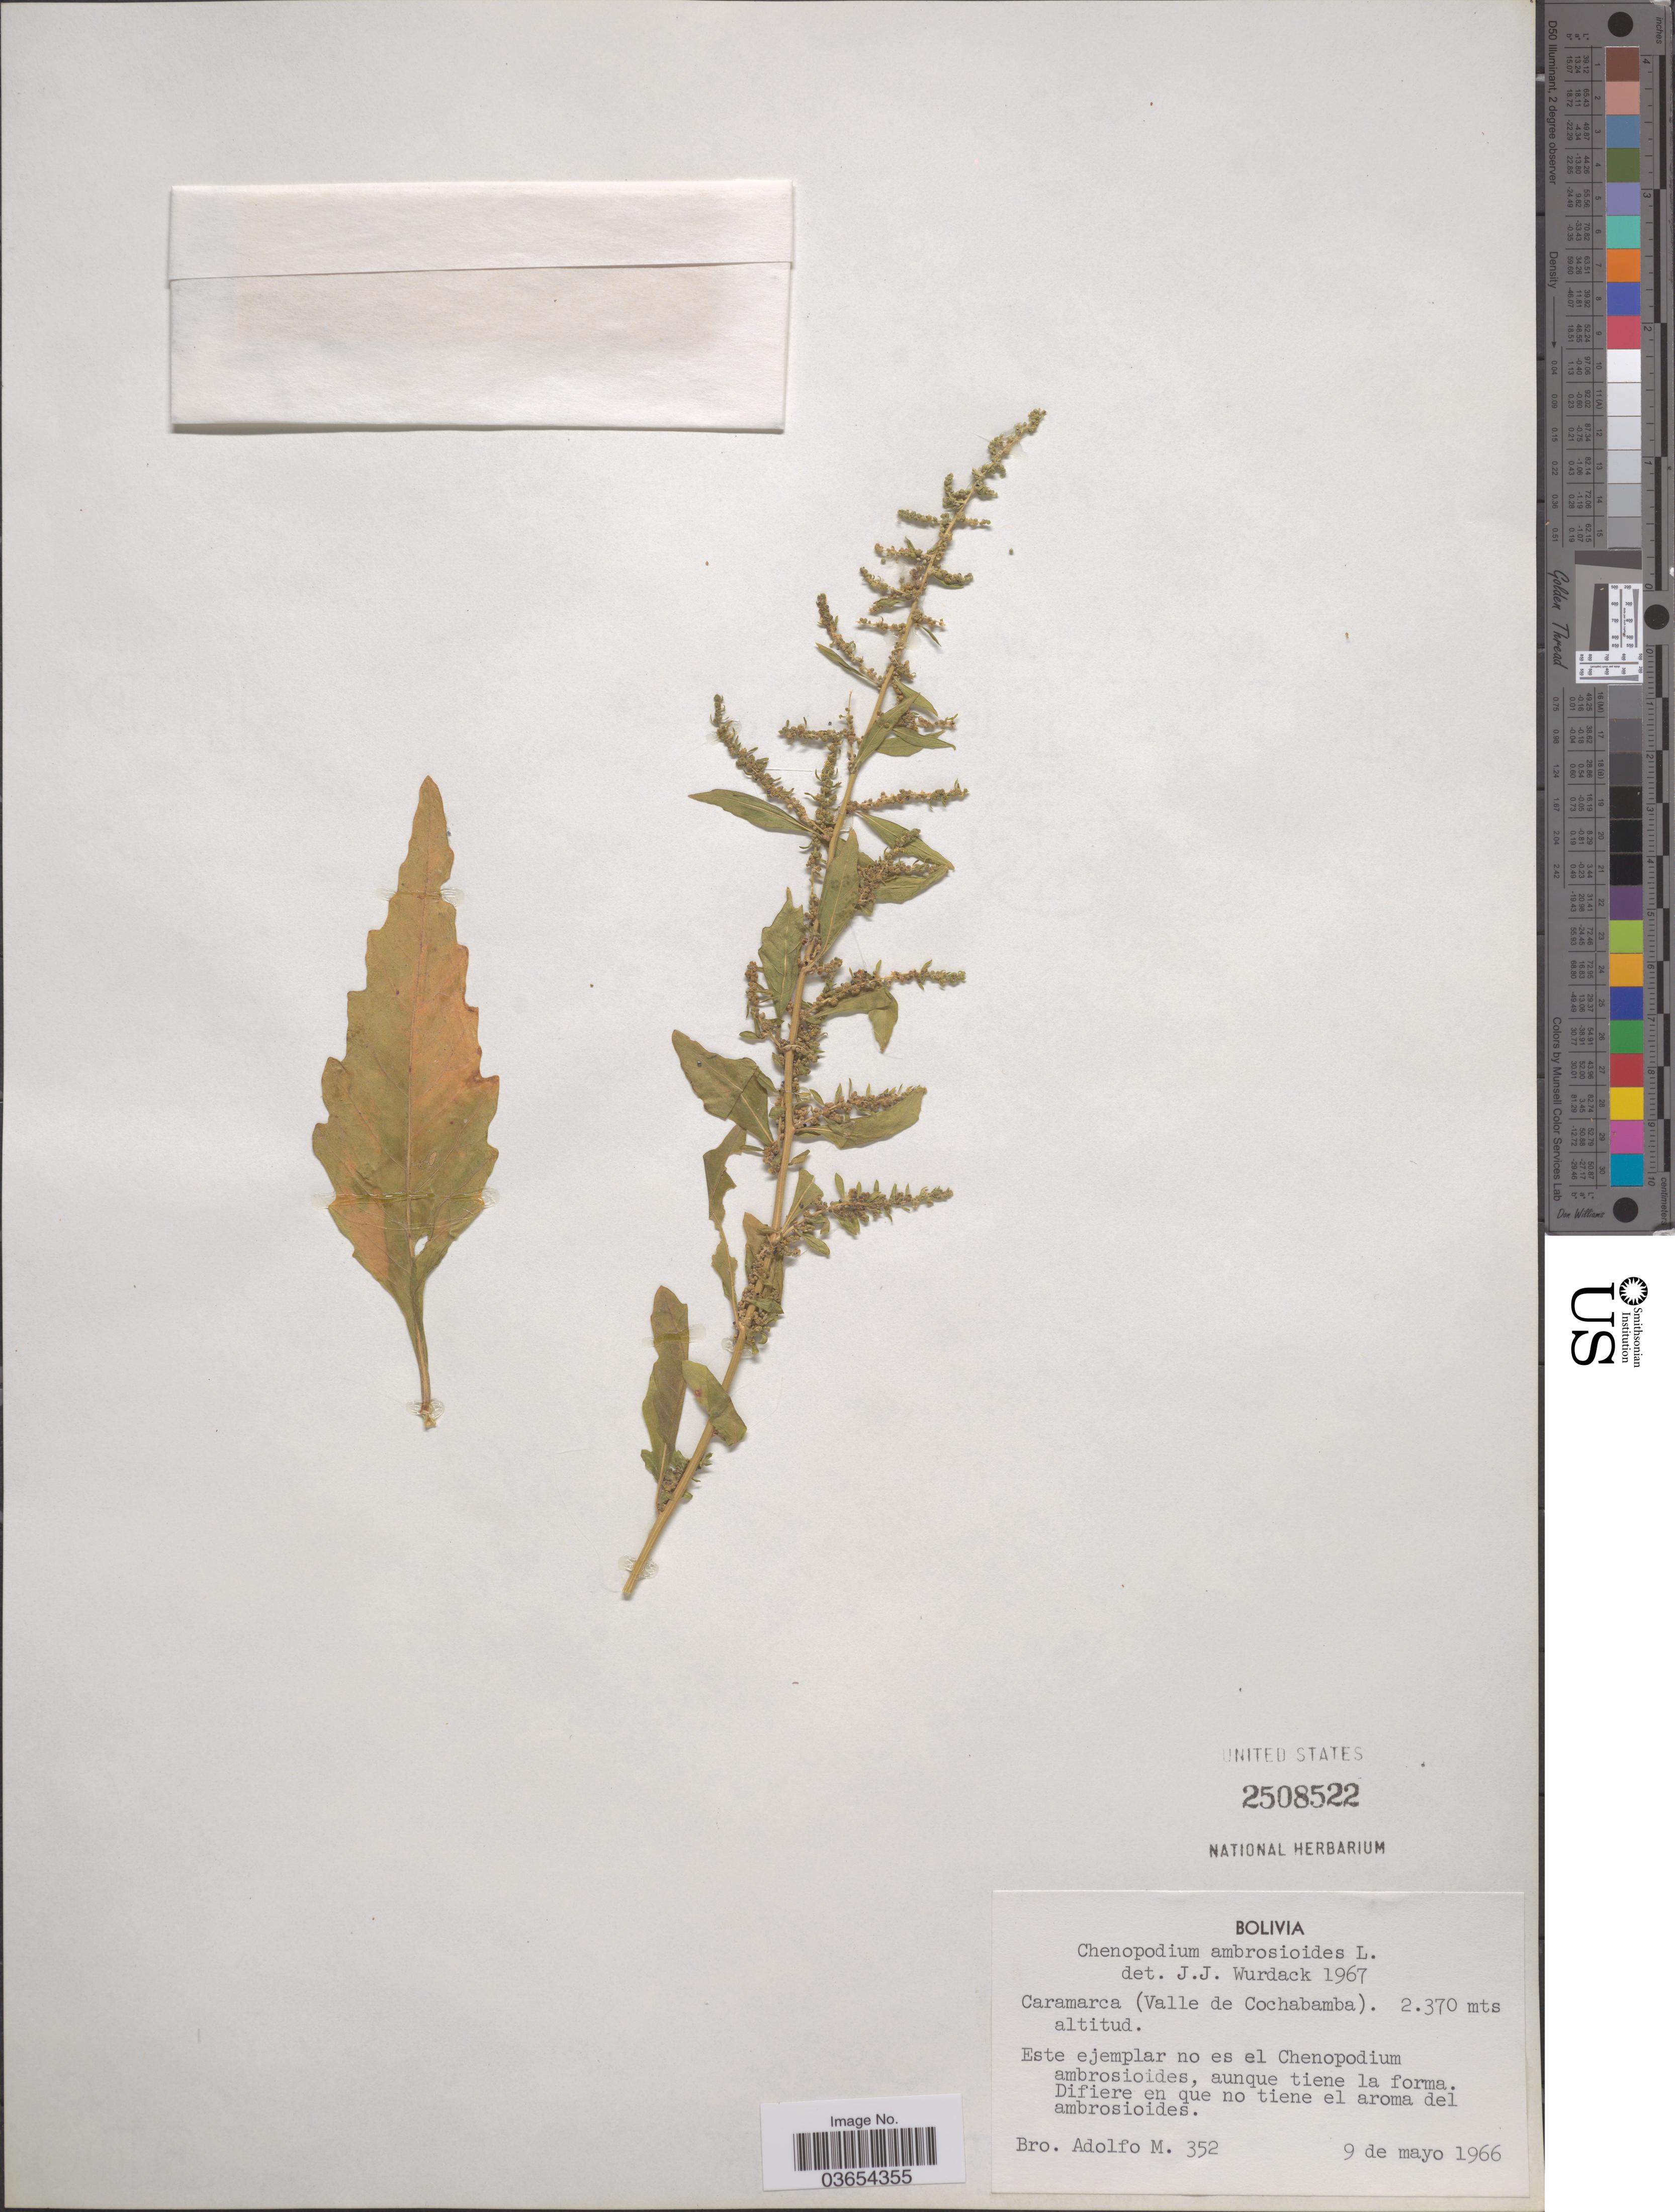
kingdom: Plantae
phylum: Tracheophyta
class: Magnoliopsida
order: Caryophyllales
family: Amaranthaceae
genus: Chenopodium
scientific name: Chenopodium ambrosioides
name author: L.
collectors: Bro. Adolfo M.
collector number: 352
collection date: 1966-05-09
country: Bolivia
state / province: Cochabamba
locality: Caramarca (Valle de Cochabamba).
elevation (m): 2370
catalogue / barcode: US 2508522